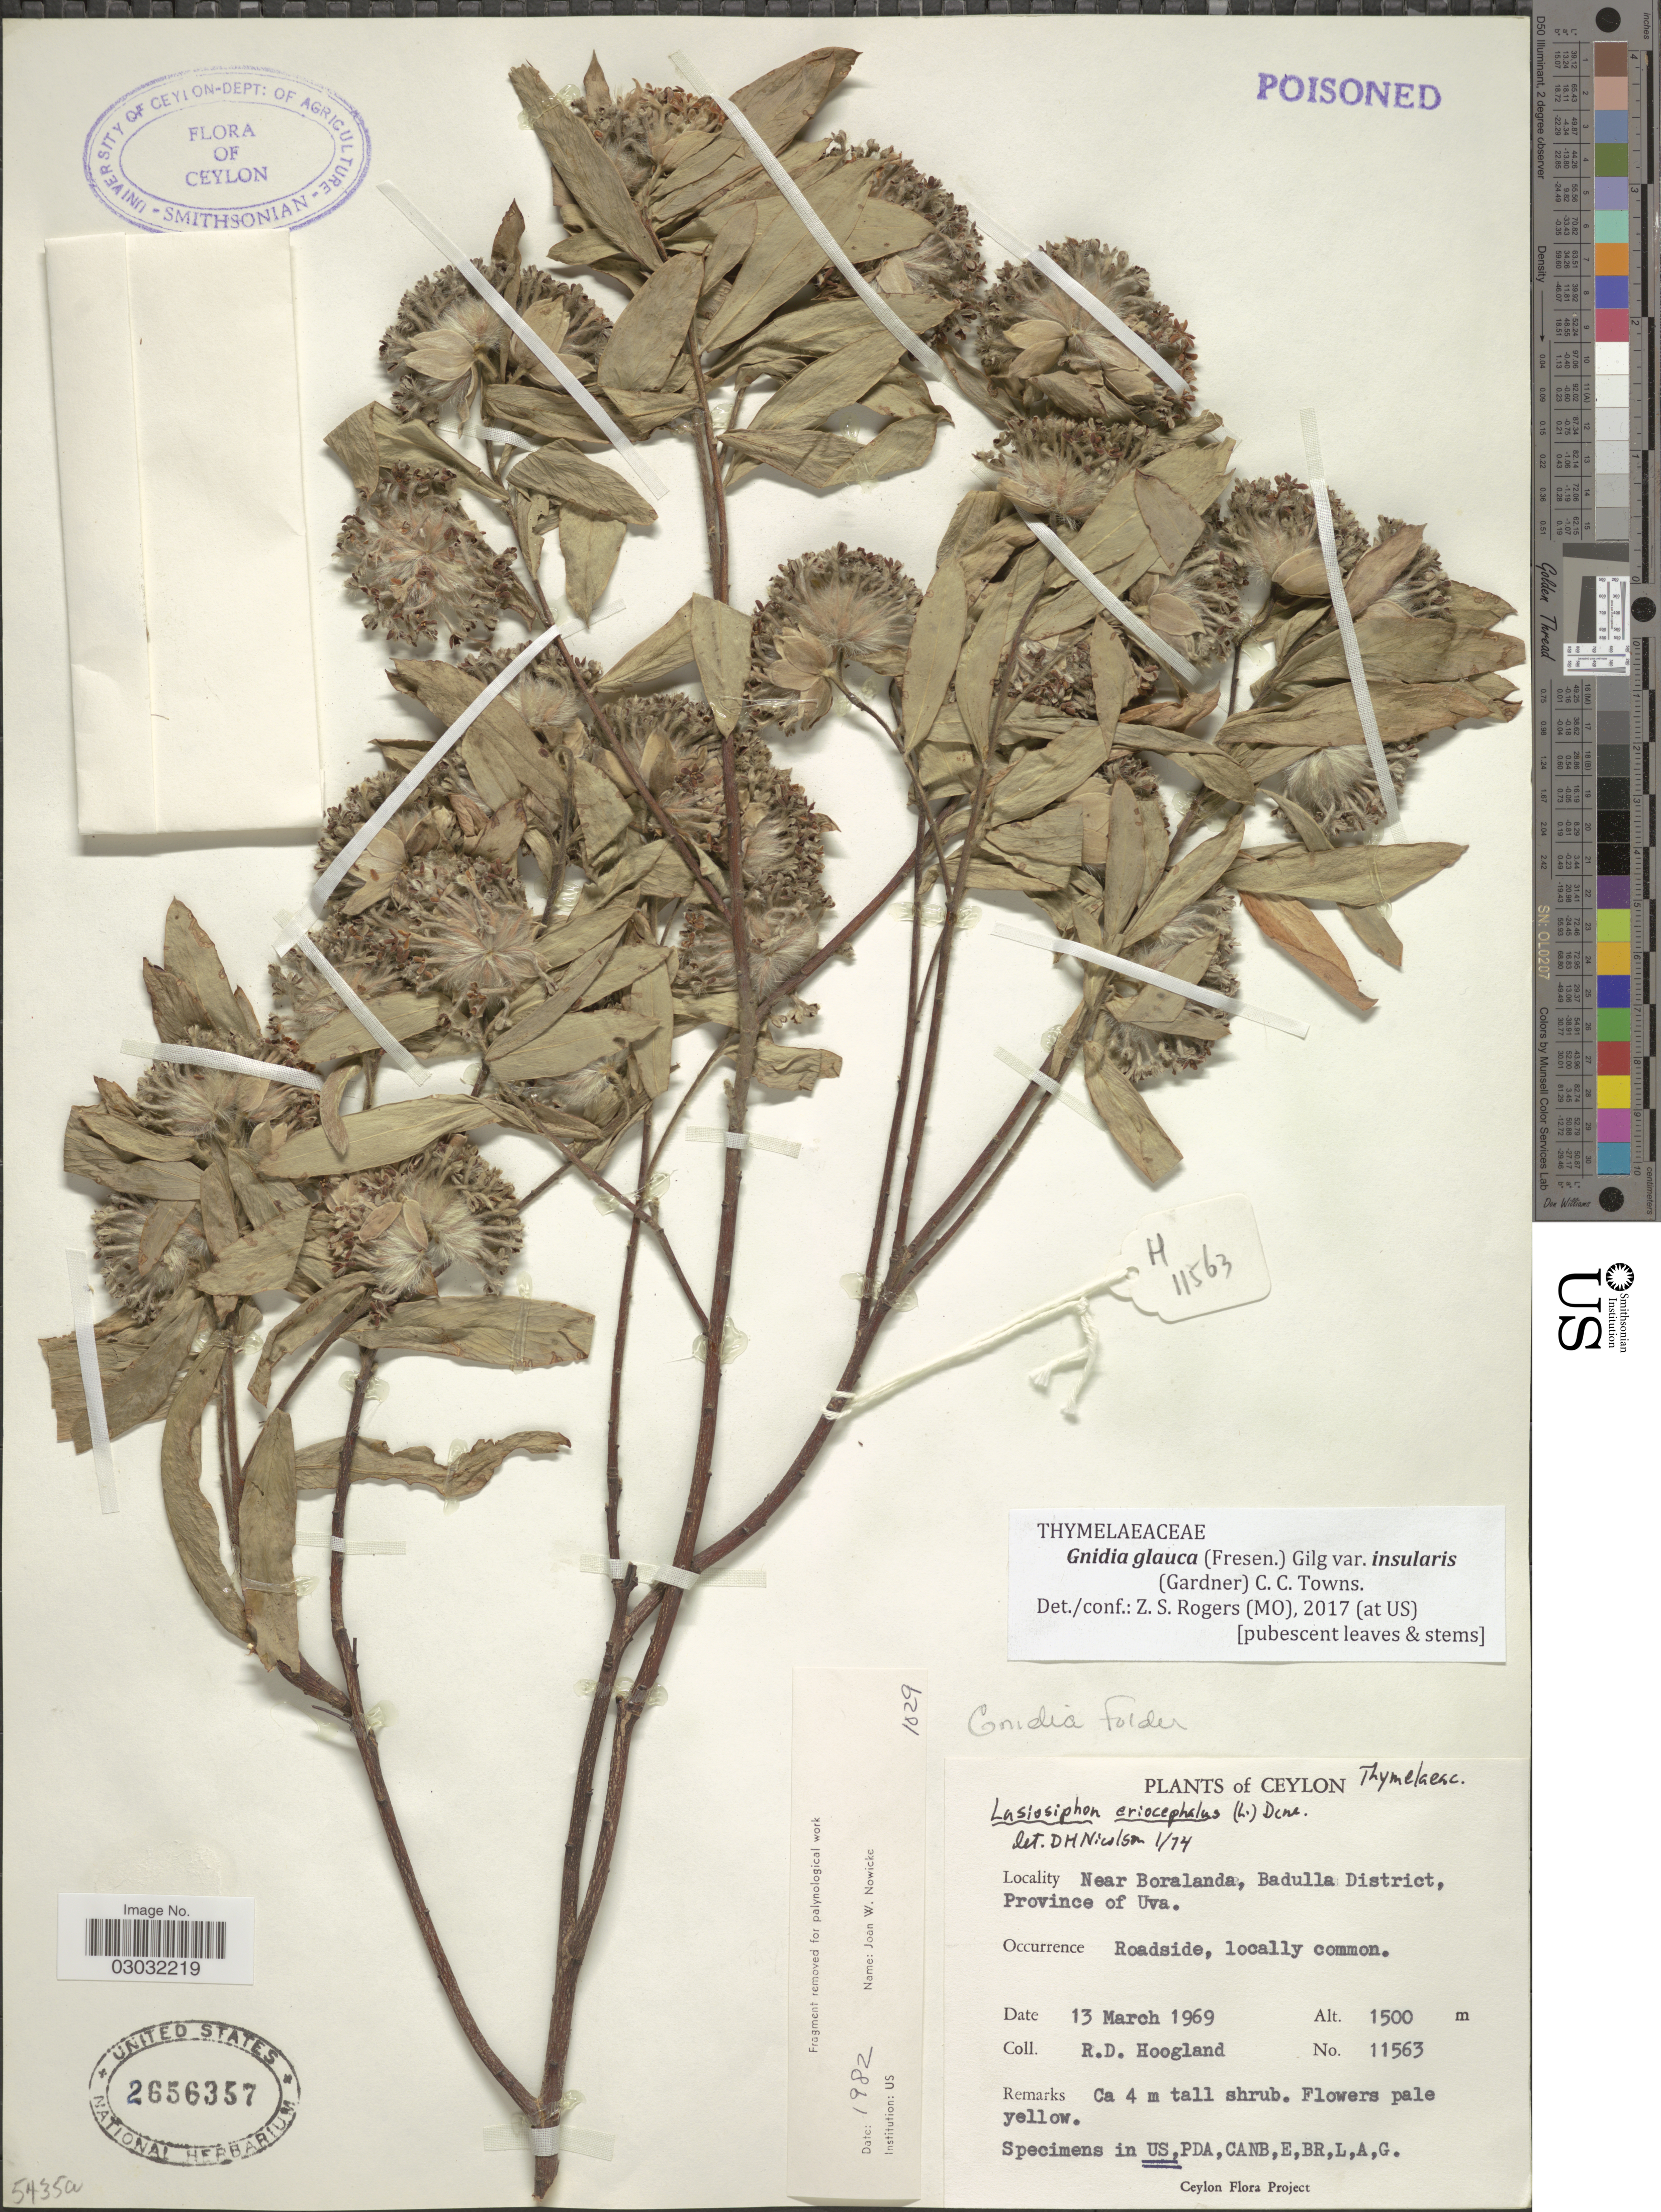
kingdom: Plantae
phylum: Tracheophyta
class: Magnoliopsida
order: Malvales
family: Thymelaeaceae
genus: Lasiosiphon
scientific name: Lasiosiphon insularis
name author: (Gardner) Meisn.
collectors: R. D. Hoogland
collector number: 11563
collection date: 1969-03-13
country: Sri Lanka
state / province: Uva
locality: Ceylon. Near Boralanda, Badulla District.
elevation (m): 1500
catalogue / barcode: US 2656357